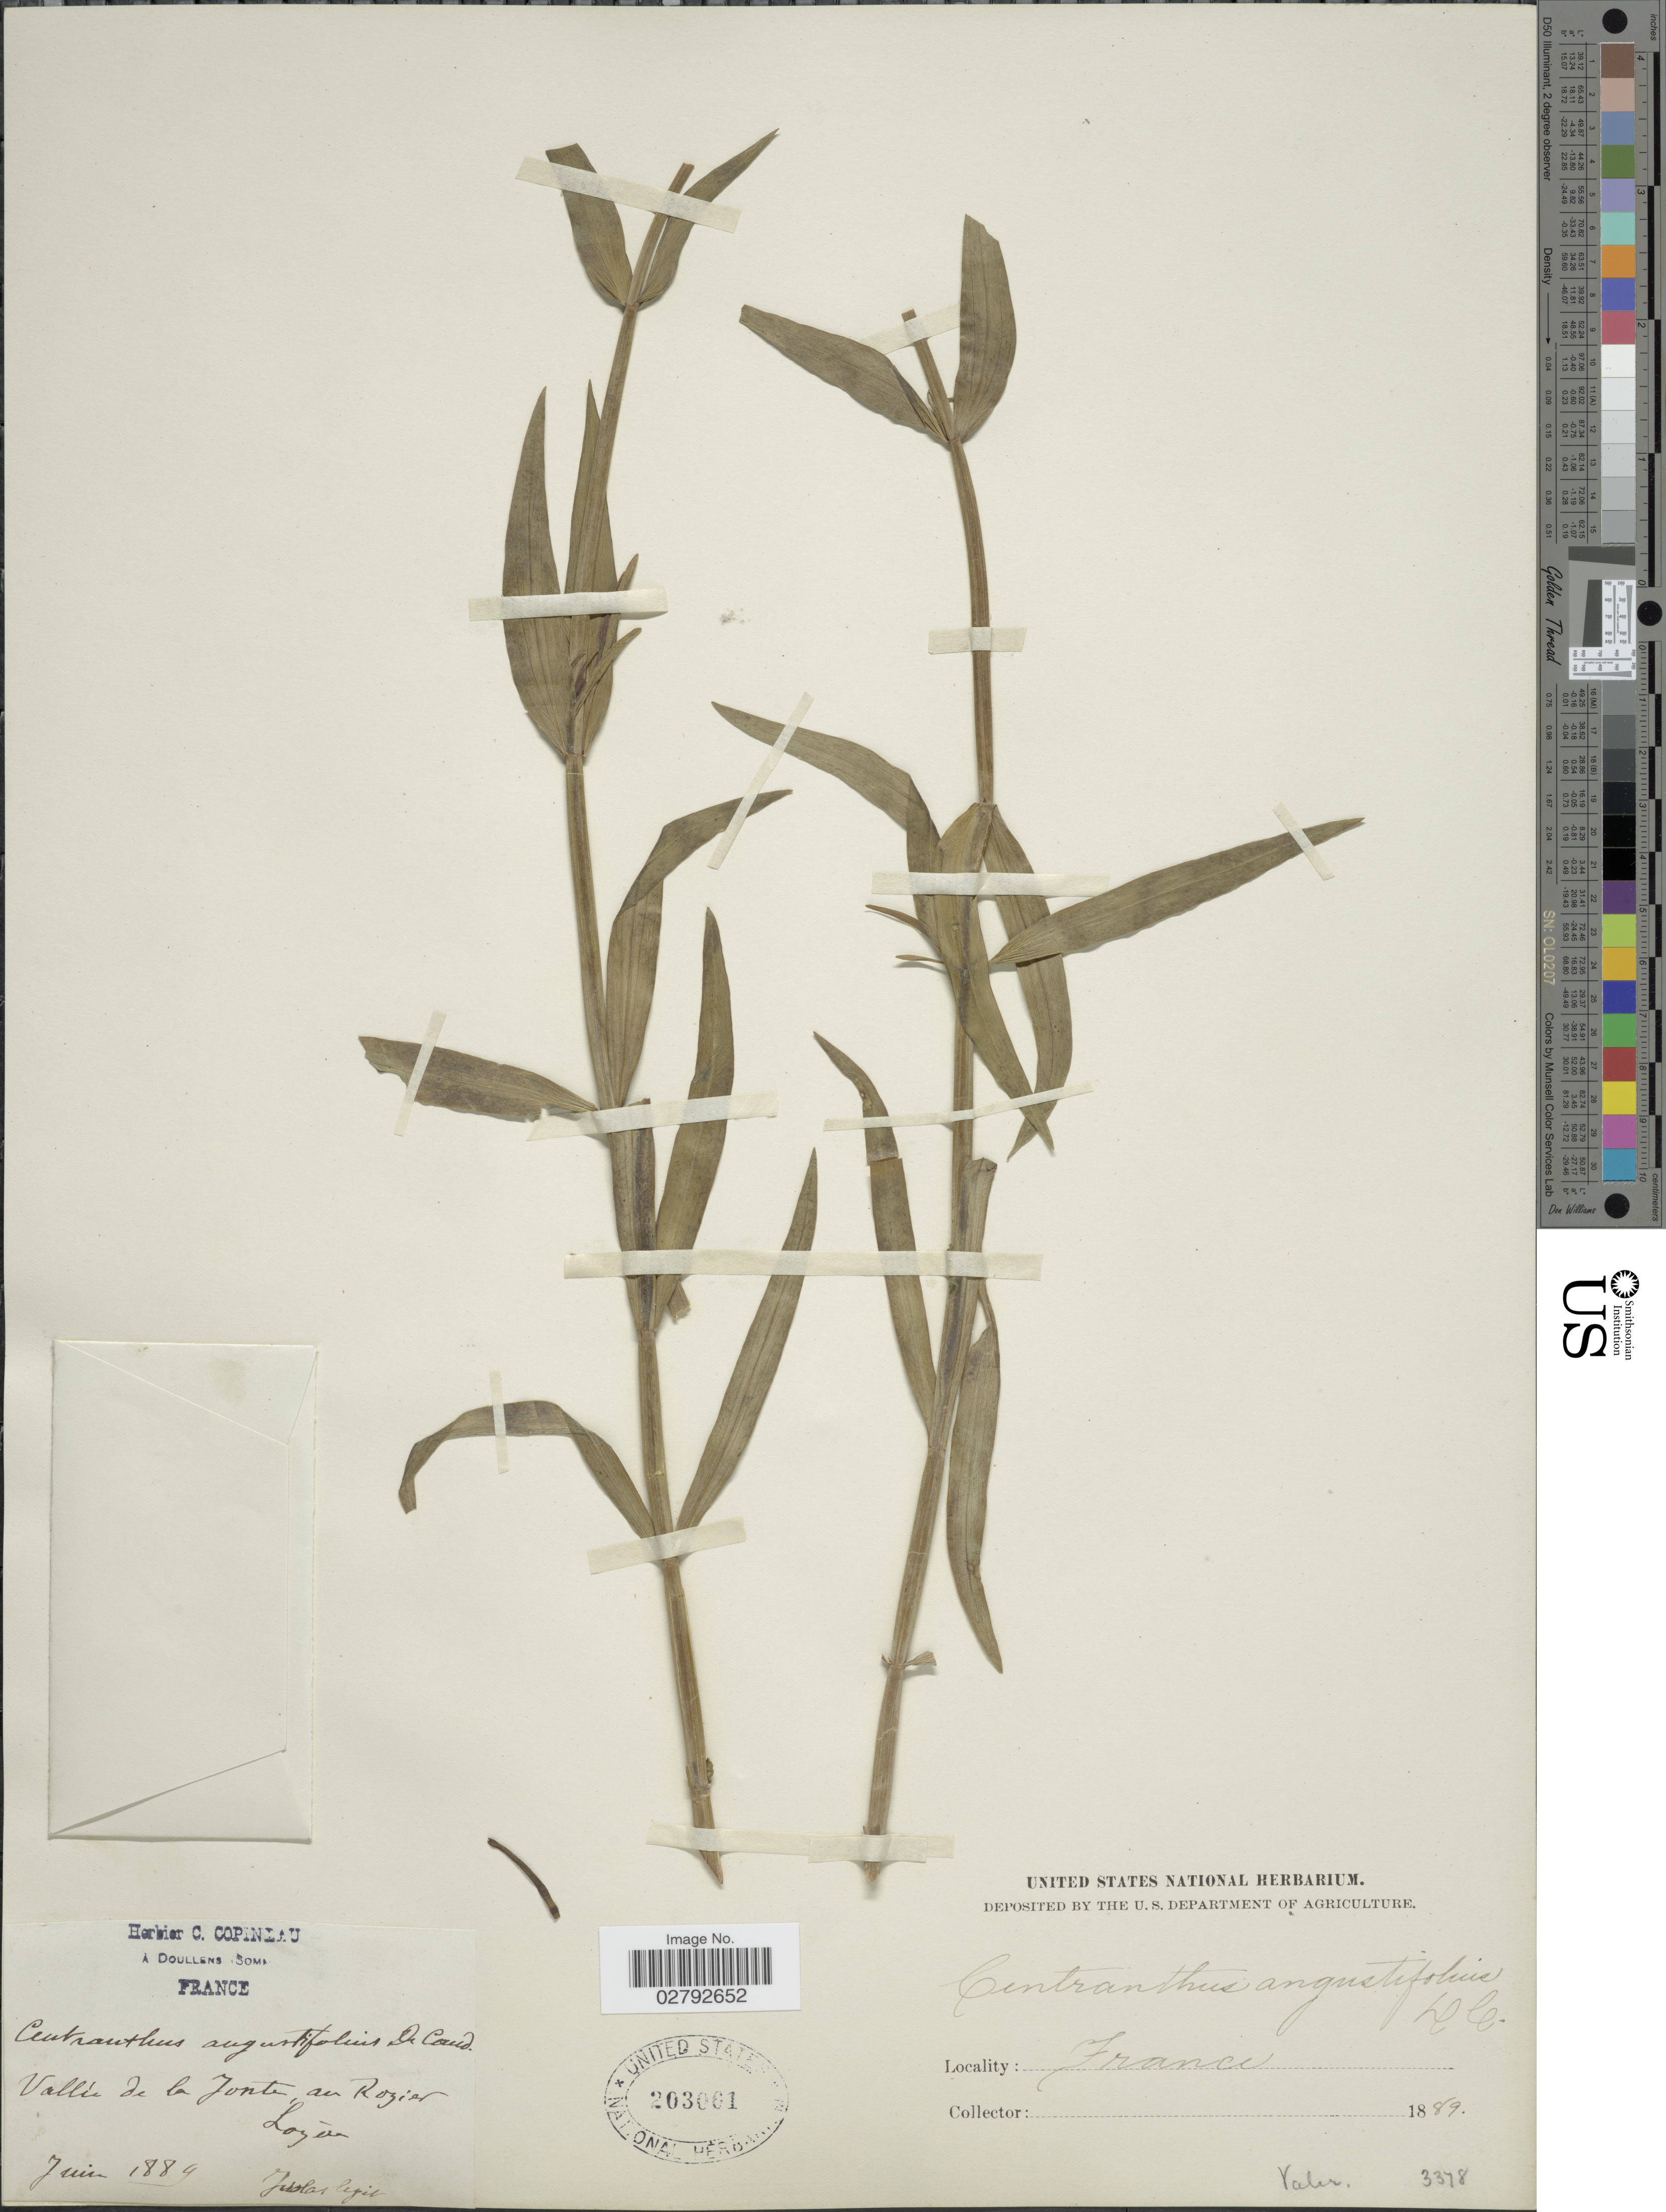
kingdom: Plantae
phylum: Tracheophyta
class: Magnoliopsida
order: Dipsacales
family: Caprifoliaceae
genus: Centranthus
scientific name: Centranthus angustifolius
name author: (Mill.) DC.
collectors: Juolas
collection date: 1889-06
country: France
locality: Vallée de la Jonte au Rogier Lozán [interpreted].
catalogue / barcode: US 203061